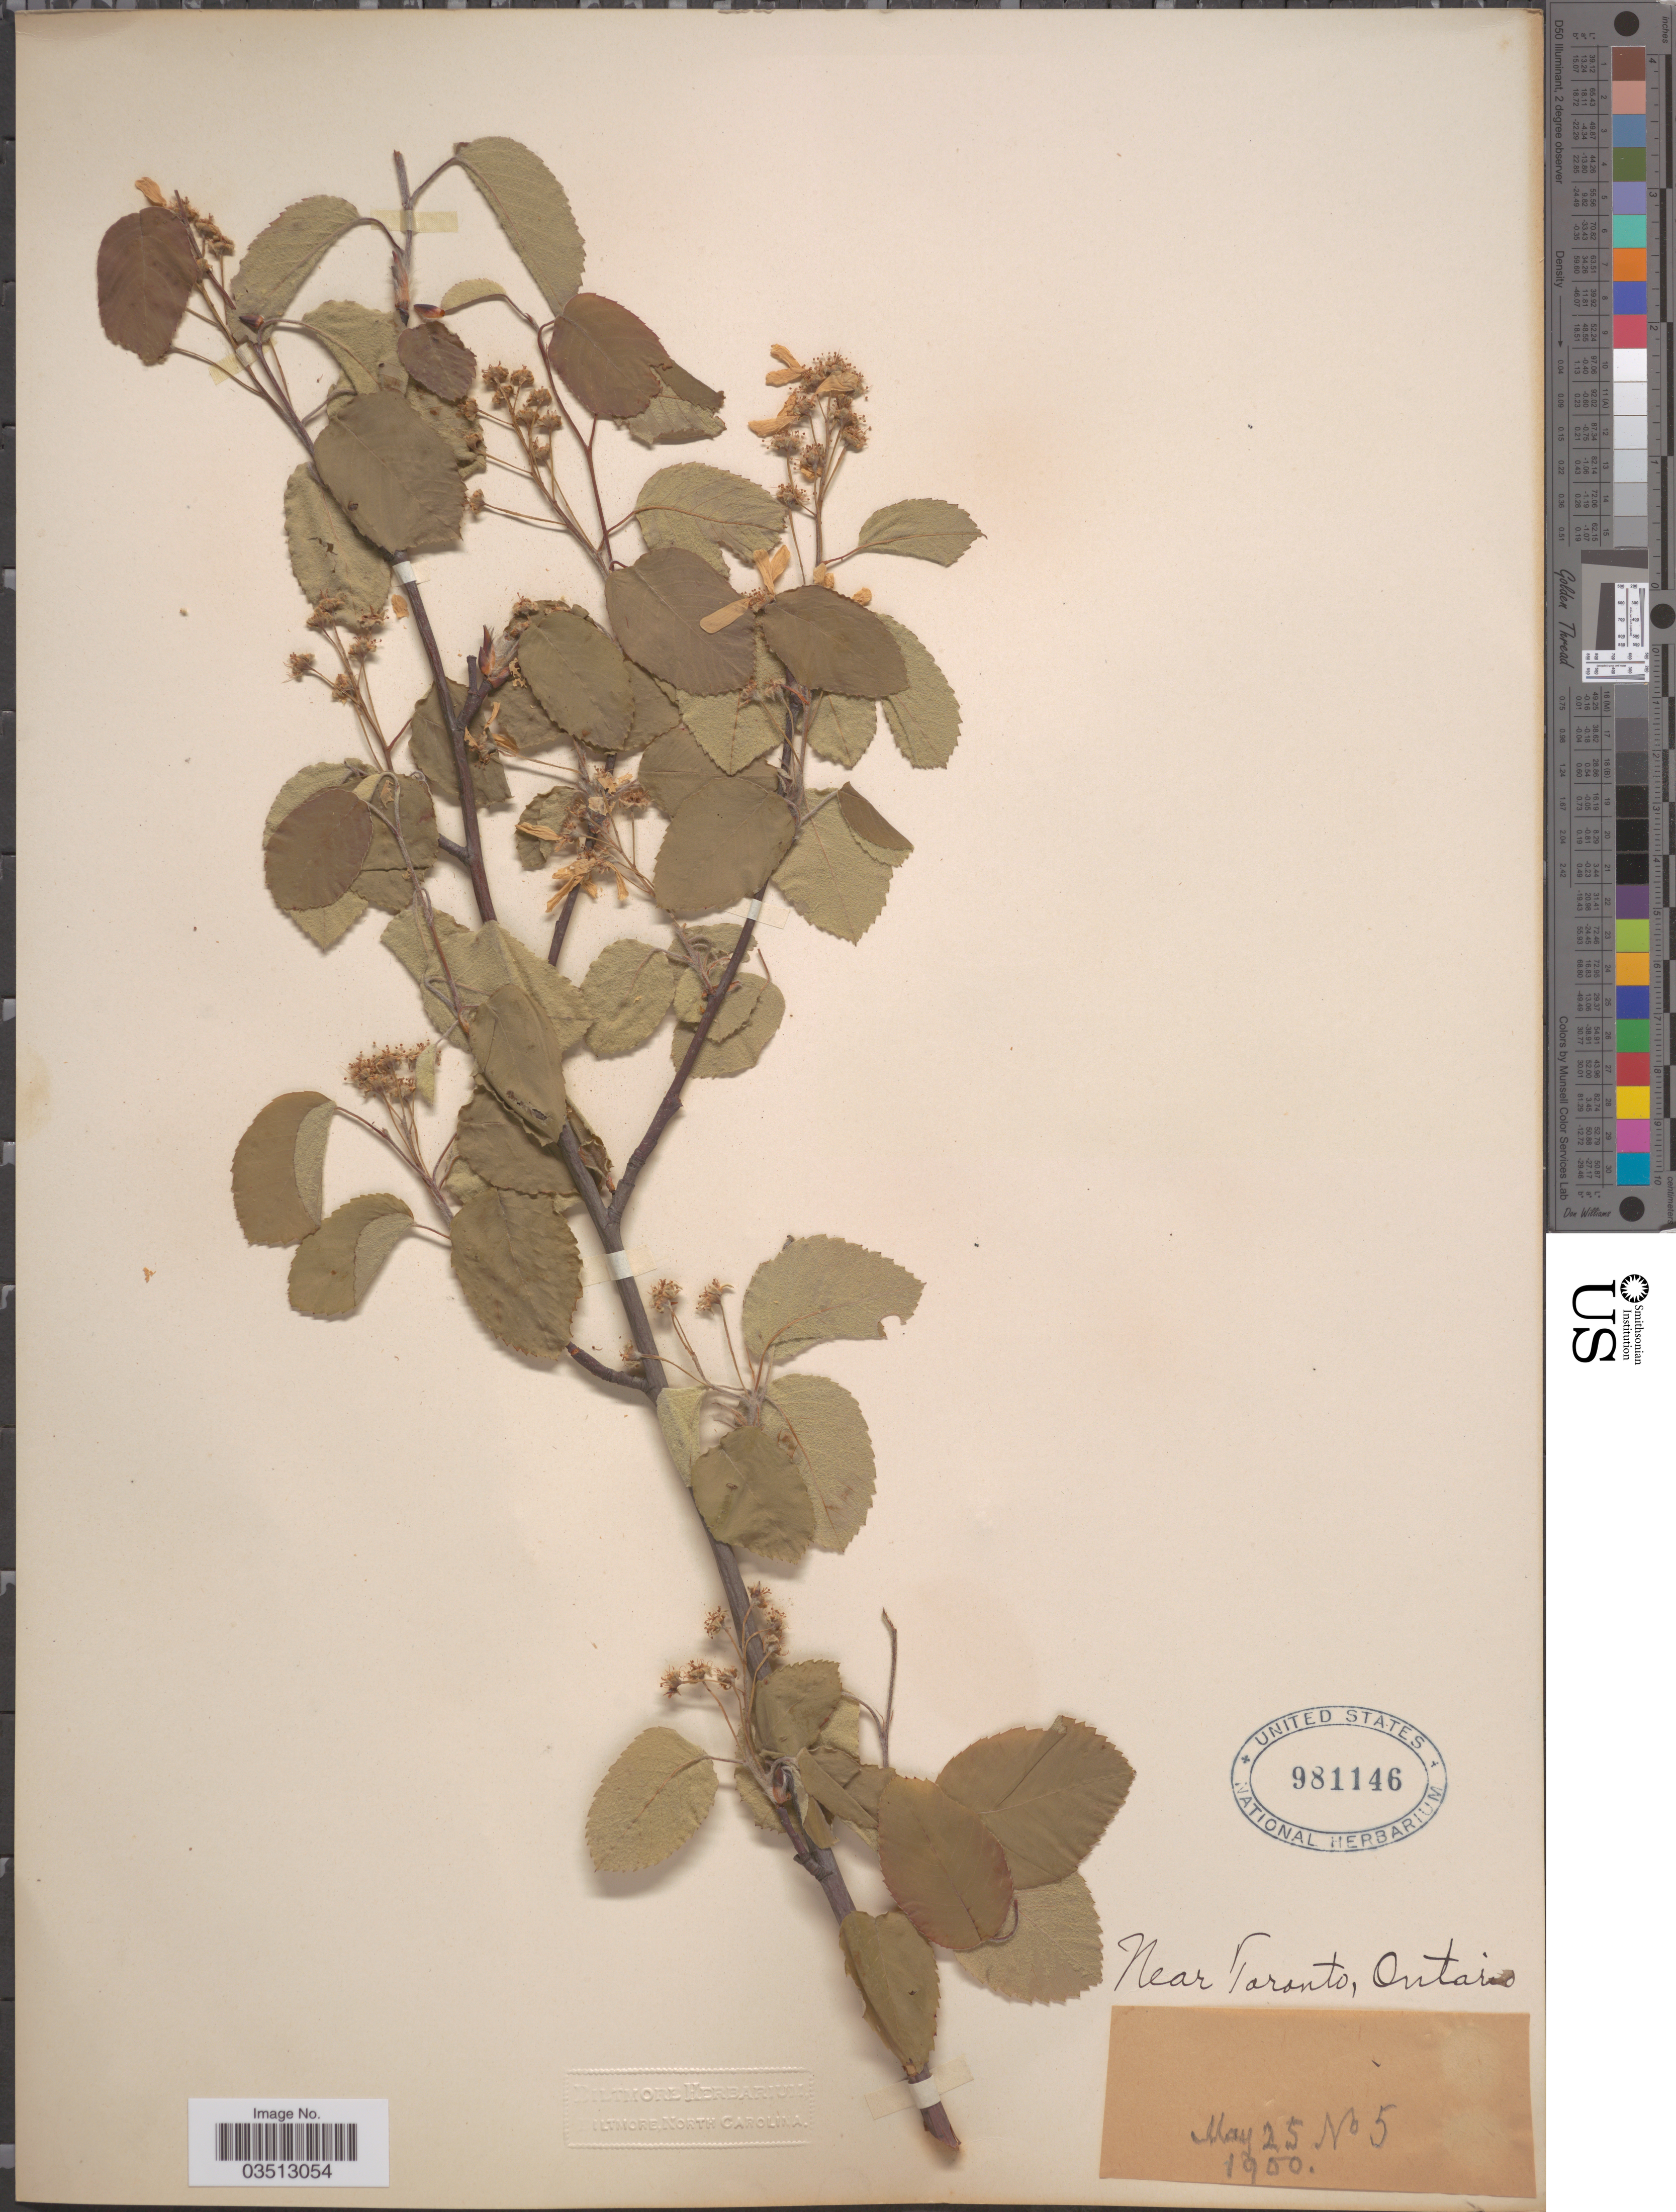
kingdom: Plantae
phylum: Tracheophyta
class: Magnoliopsida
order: Rosales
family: Rosaceae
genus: Amelanchier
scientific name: Amelanchier sp.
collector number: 5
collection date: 1900-05-25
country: Canada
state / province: Ontario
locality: Near Toronto.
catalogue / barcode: US 981146